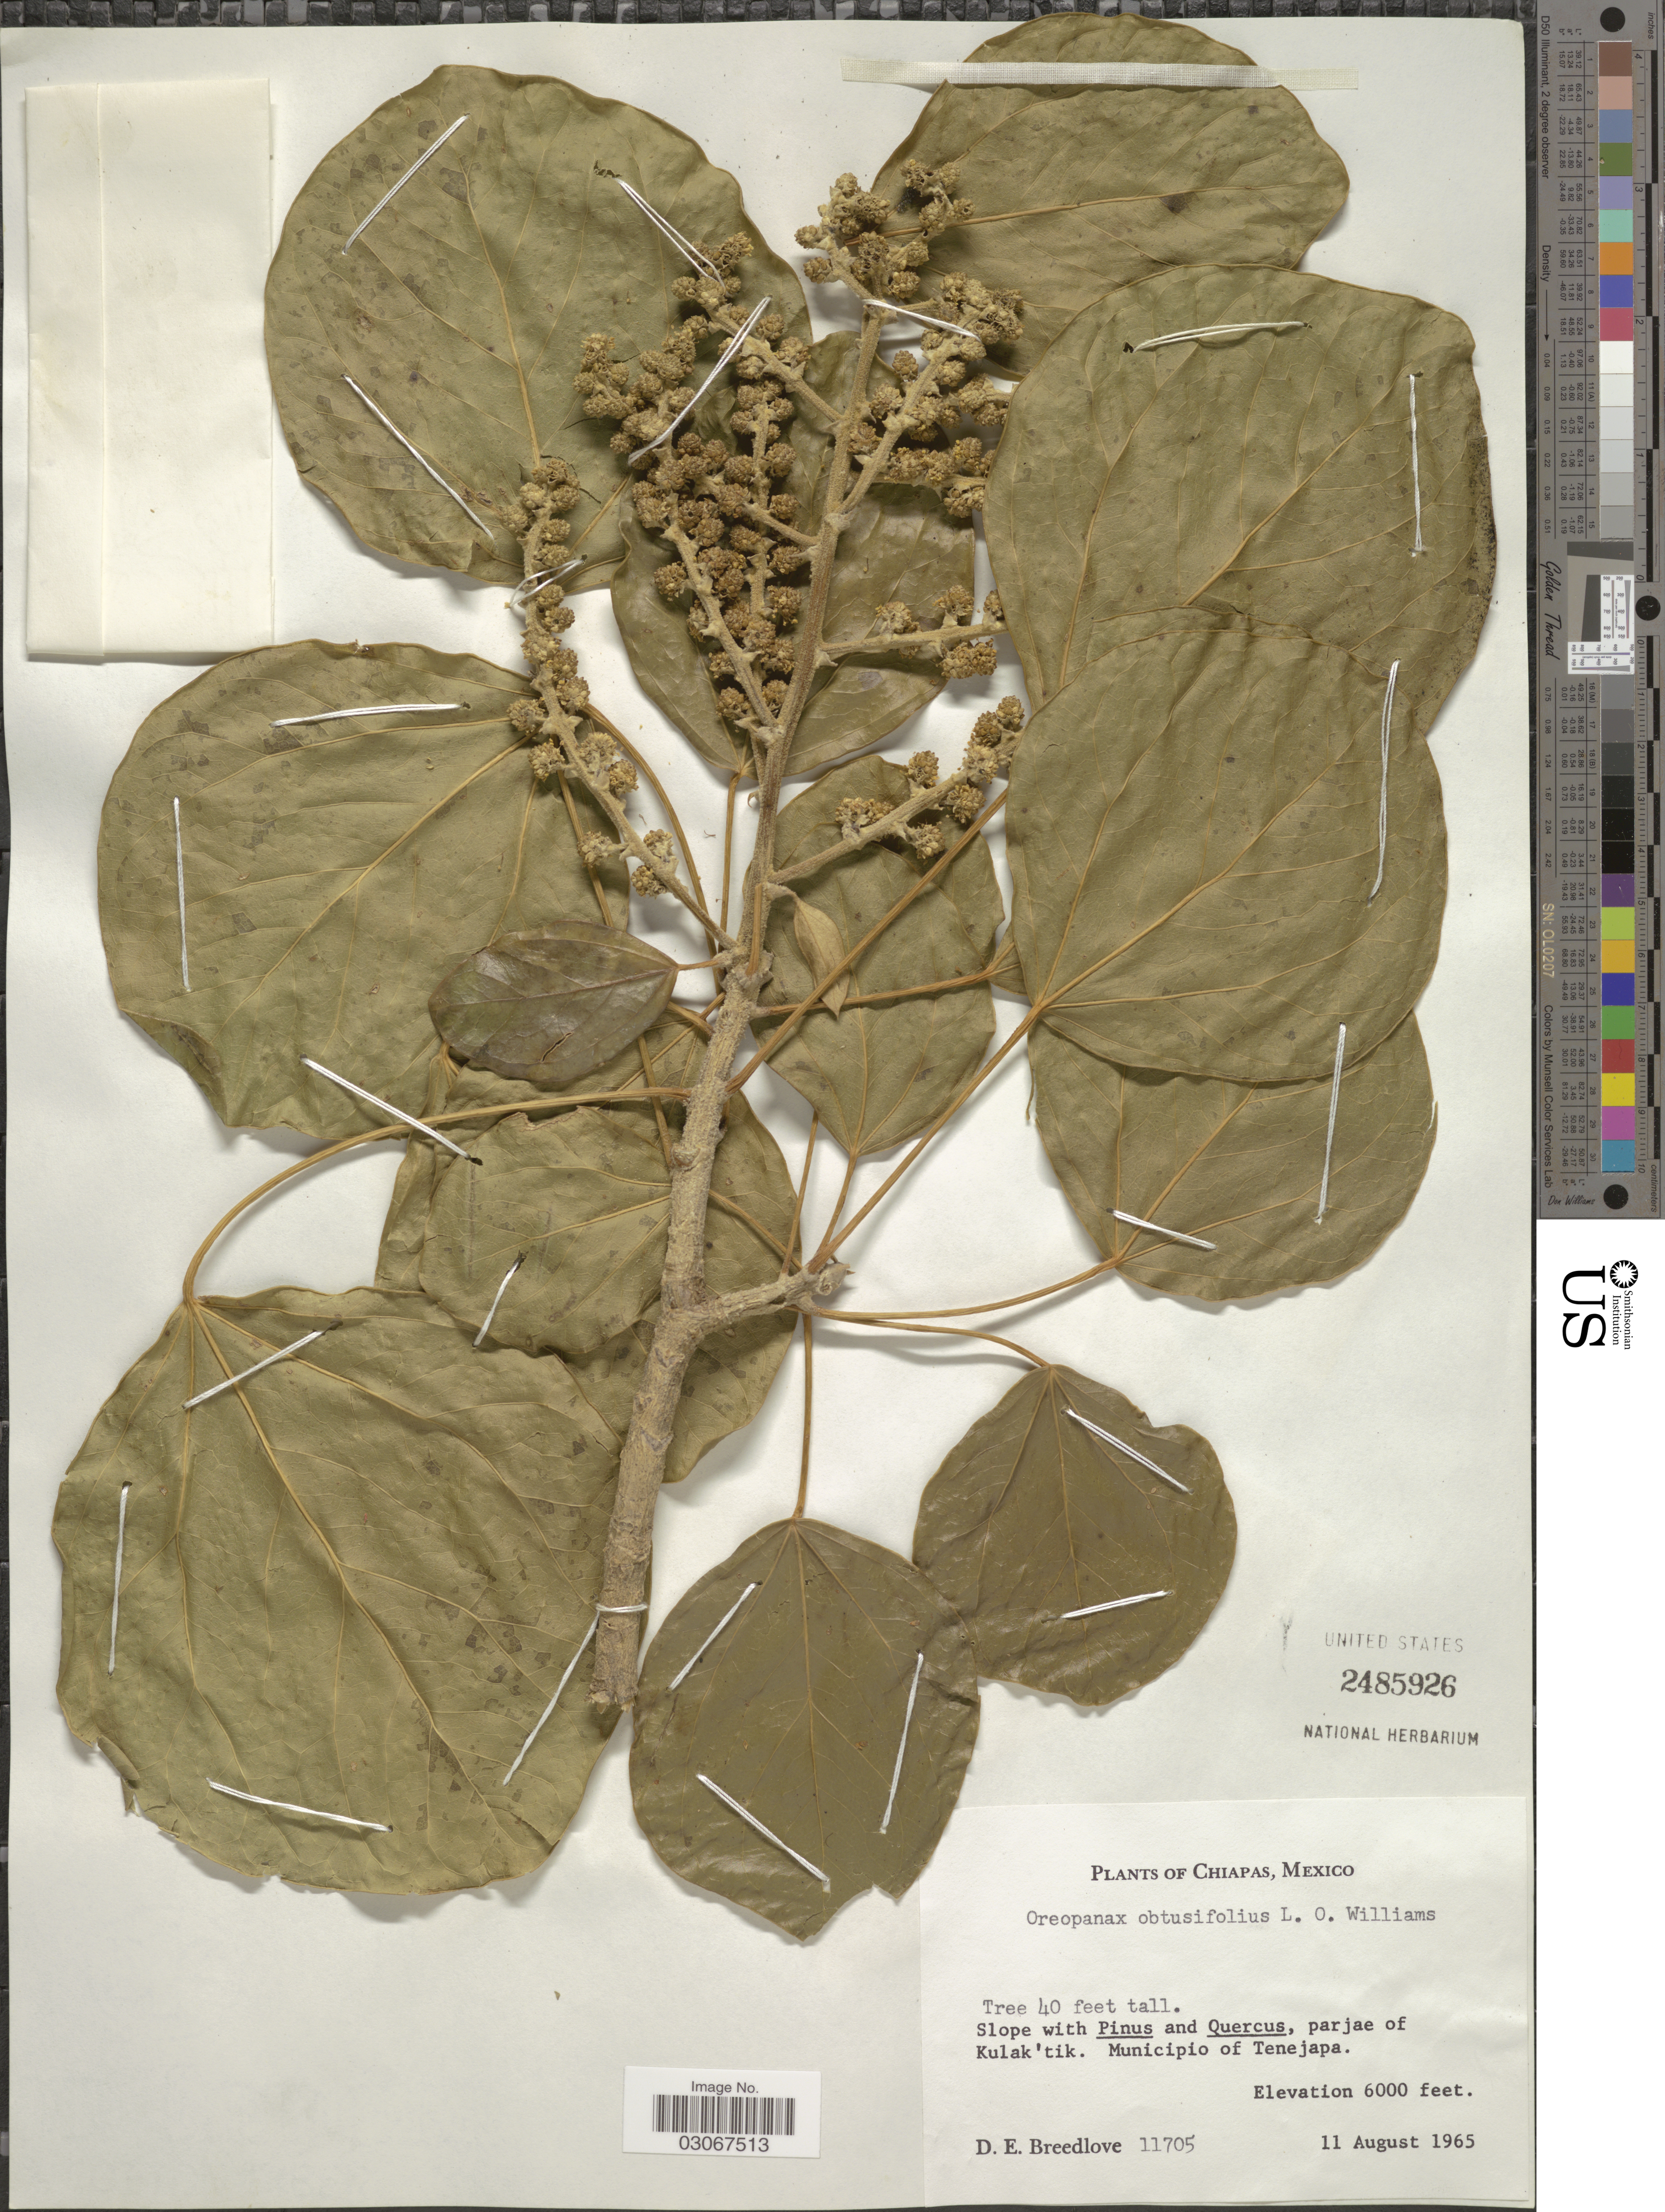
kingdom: Plantae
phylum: Tracheophyta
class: Magnoliopsida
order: Apiales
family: Araliaceae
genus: Oreopanax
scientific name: Oreopanax obtusifolius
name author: L.O. Williams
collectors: D. E. Breedlove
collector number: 11705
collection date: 1965-08-11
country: Mexico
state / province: Chiapas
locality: Parjae of Kulak' tik. Municipio of Tenejapa.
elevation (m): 1829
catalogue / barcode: US 2485926